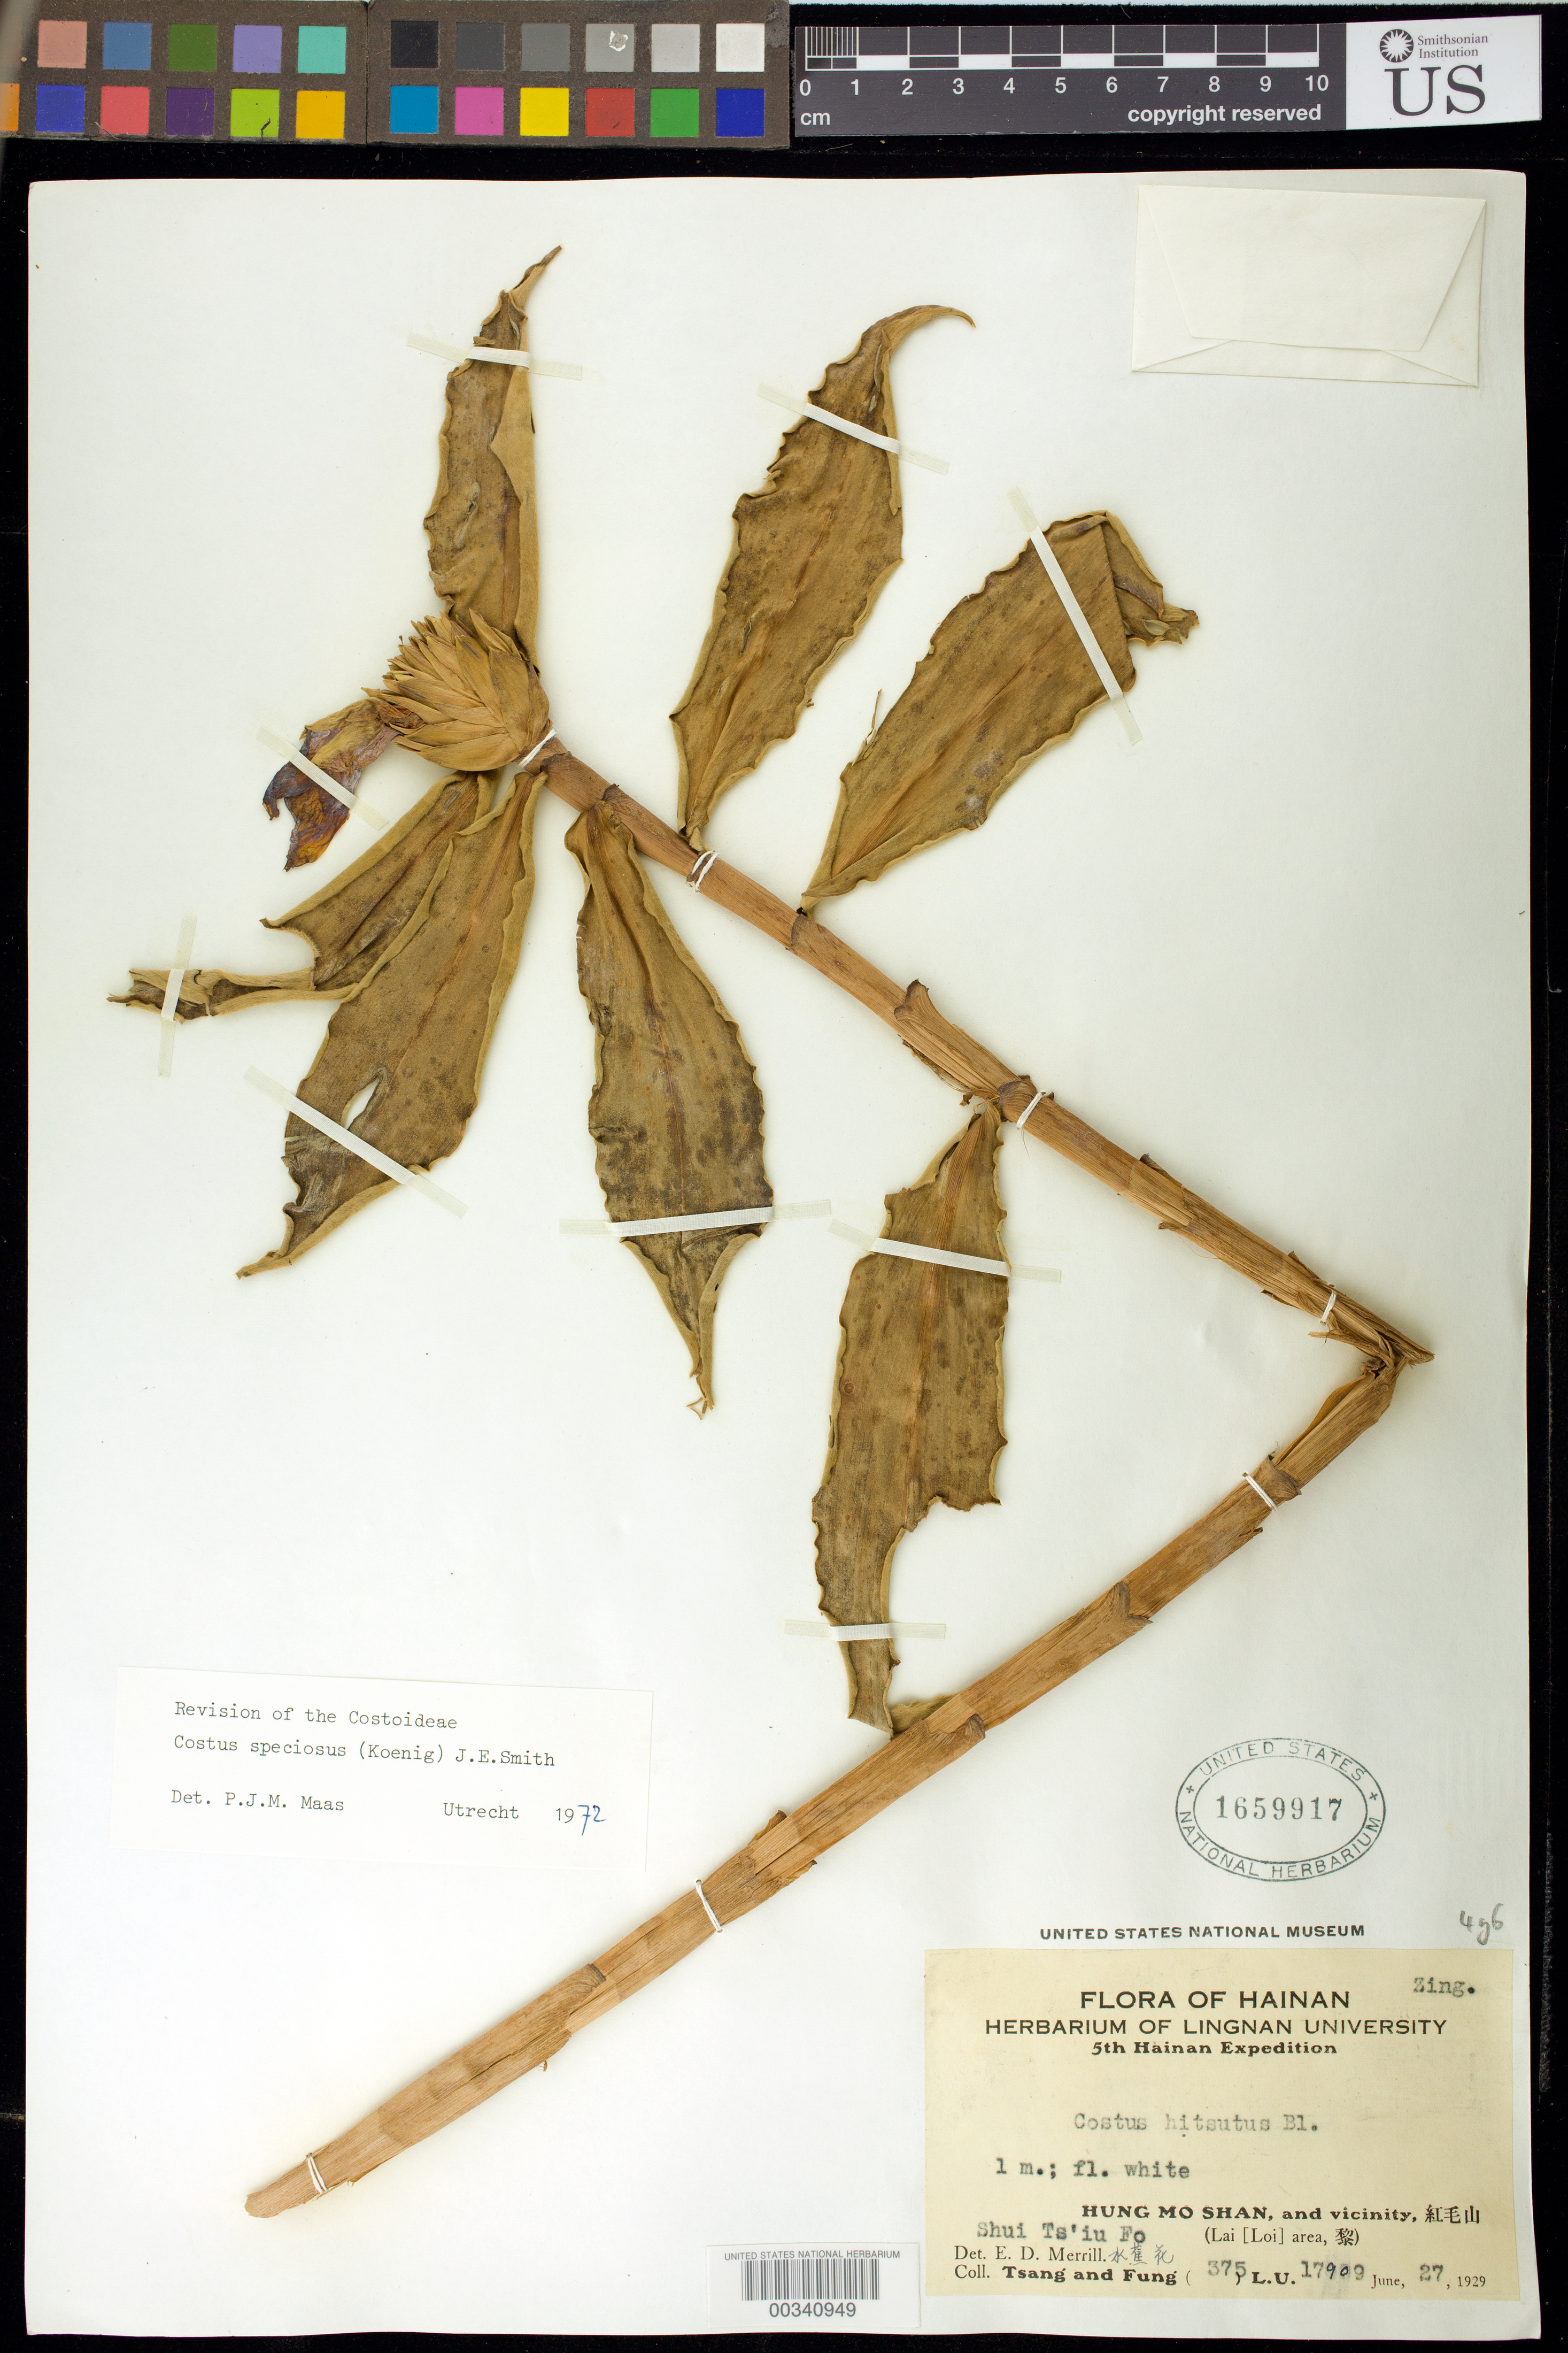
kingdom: Plantae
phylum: Tracheophyta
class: Liliopsida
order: Zingiberales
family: Costaceae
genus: Hellenia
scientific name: Hellenia speciosa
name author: (J. Koenig) S.R. Dutta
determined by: (US) Smithsonian Institution - National Museum of Natural History - Department of Botany (UNITED STATES)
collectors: W. T. Tsang & H. L. Fung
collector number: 375 / L.u. 17909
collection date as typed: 27 Jun 1929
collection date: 1929-06-27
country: China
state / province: Hainan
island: Hainan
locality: Flora of Hainan, Hung Mo Shan and vicinity, Shui Ts'iu Fo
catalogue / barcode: US 1659917